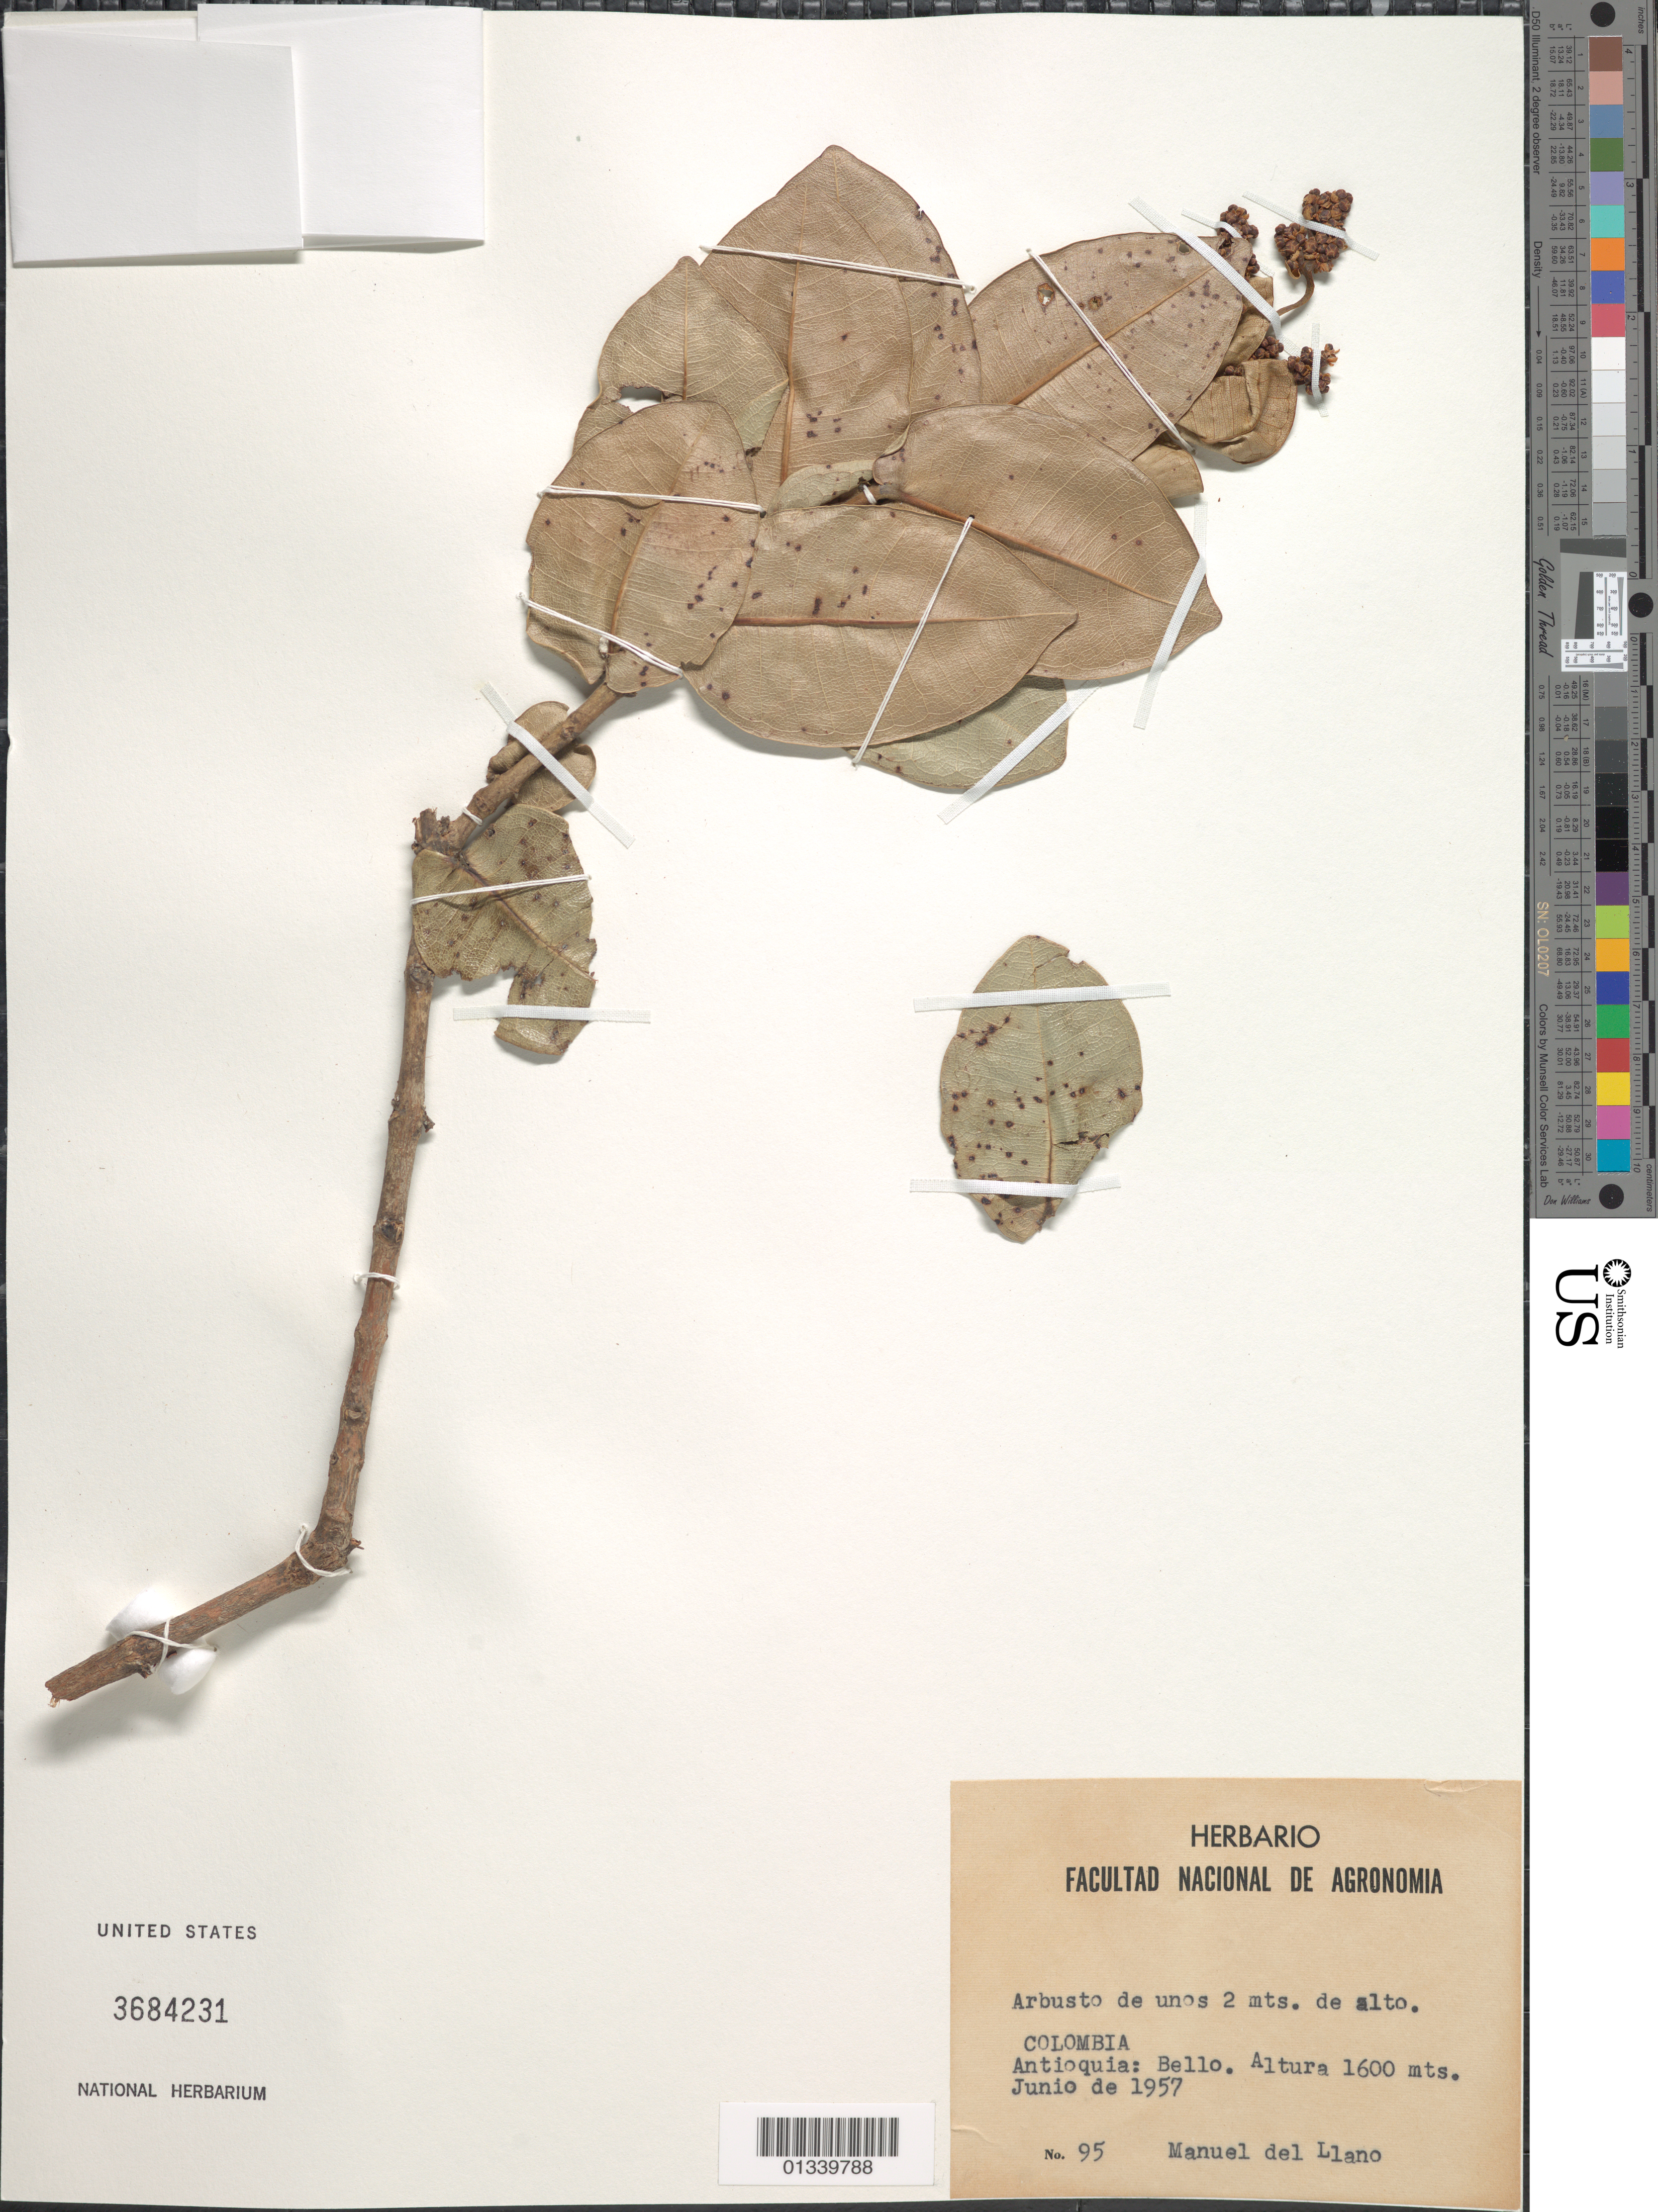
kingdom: Plantae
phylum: Tracheophyta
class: Magnoliopsida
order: Myrtales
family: Myrtaceae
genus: Myrcia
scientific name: Myrcia sp.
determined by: Ávila, F. A.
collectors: M. d. Llano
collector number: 95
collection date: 1957-06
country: Colombia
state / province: Antioquia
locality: Bello. Altura 1600 mts.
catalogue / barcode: US 3684231